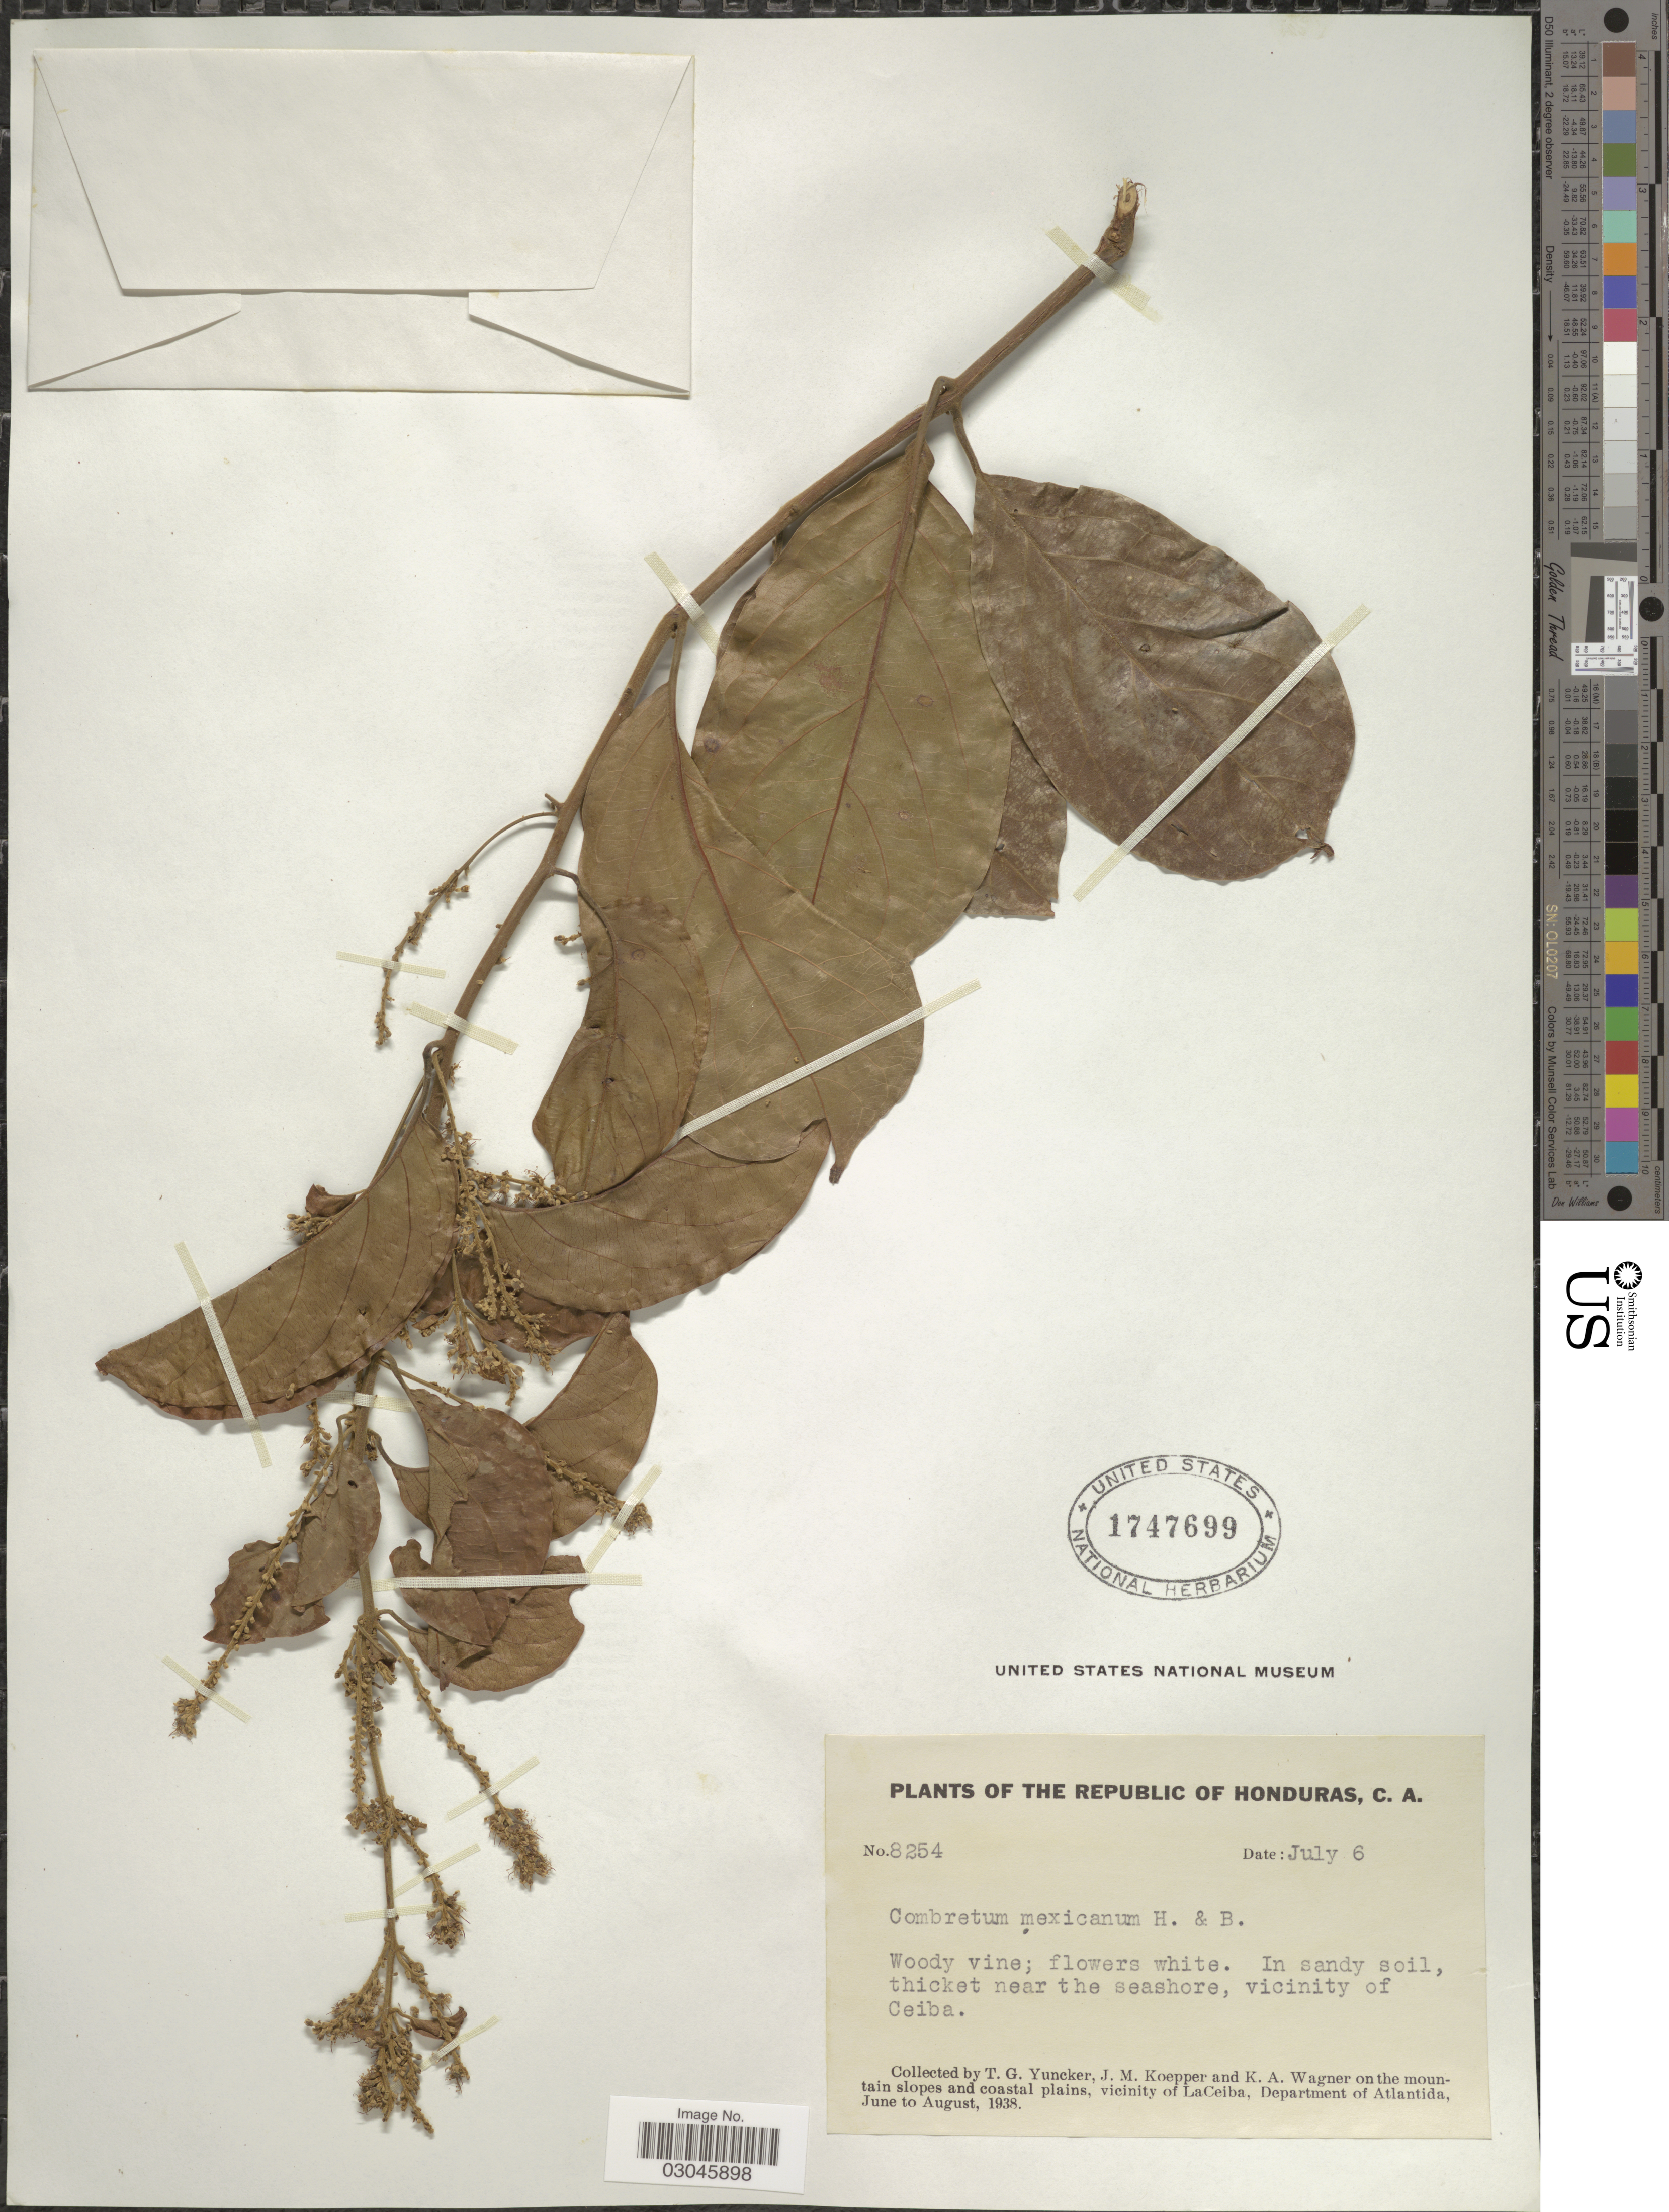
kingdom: Plantae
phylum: Tracheophyta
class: Magnoliopsida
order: Myrtales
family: Combretaceae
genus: Combretum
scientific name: Combretum laxum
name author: Jacq.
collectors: T. G. Yuncker, J. M. Koepper & K. A. Wagner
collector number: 8254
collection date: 1938-07-06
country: Honduras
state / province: Atlántida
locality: Vicinity of Ceiba. On the mountain slopes and coastal plain, vicinity of LaCeiba, Department of Atlantida.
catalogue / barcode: US 1747699